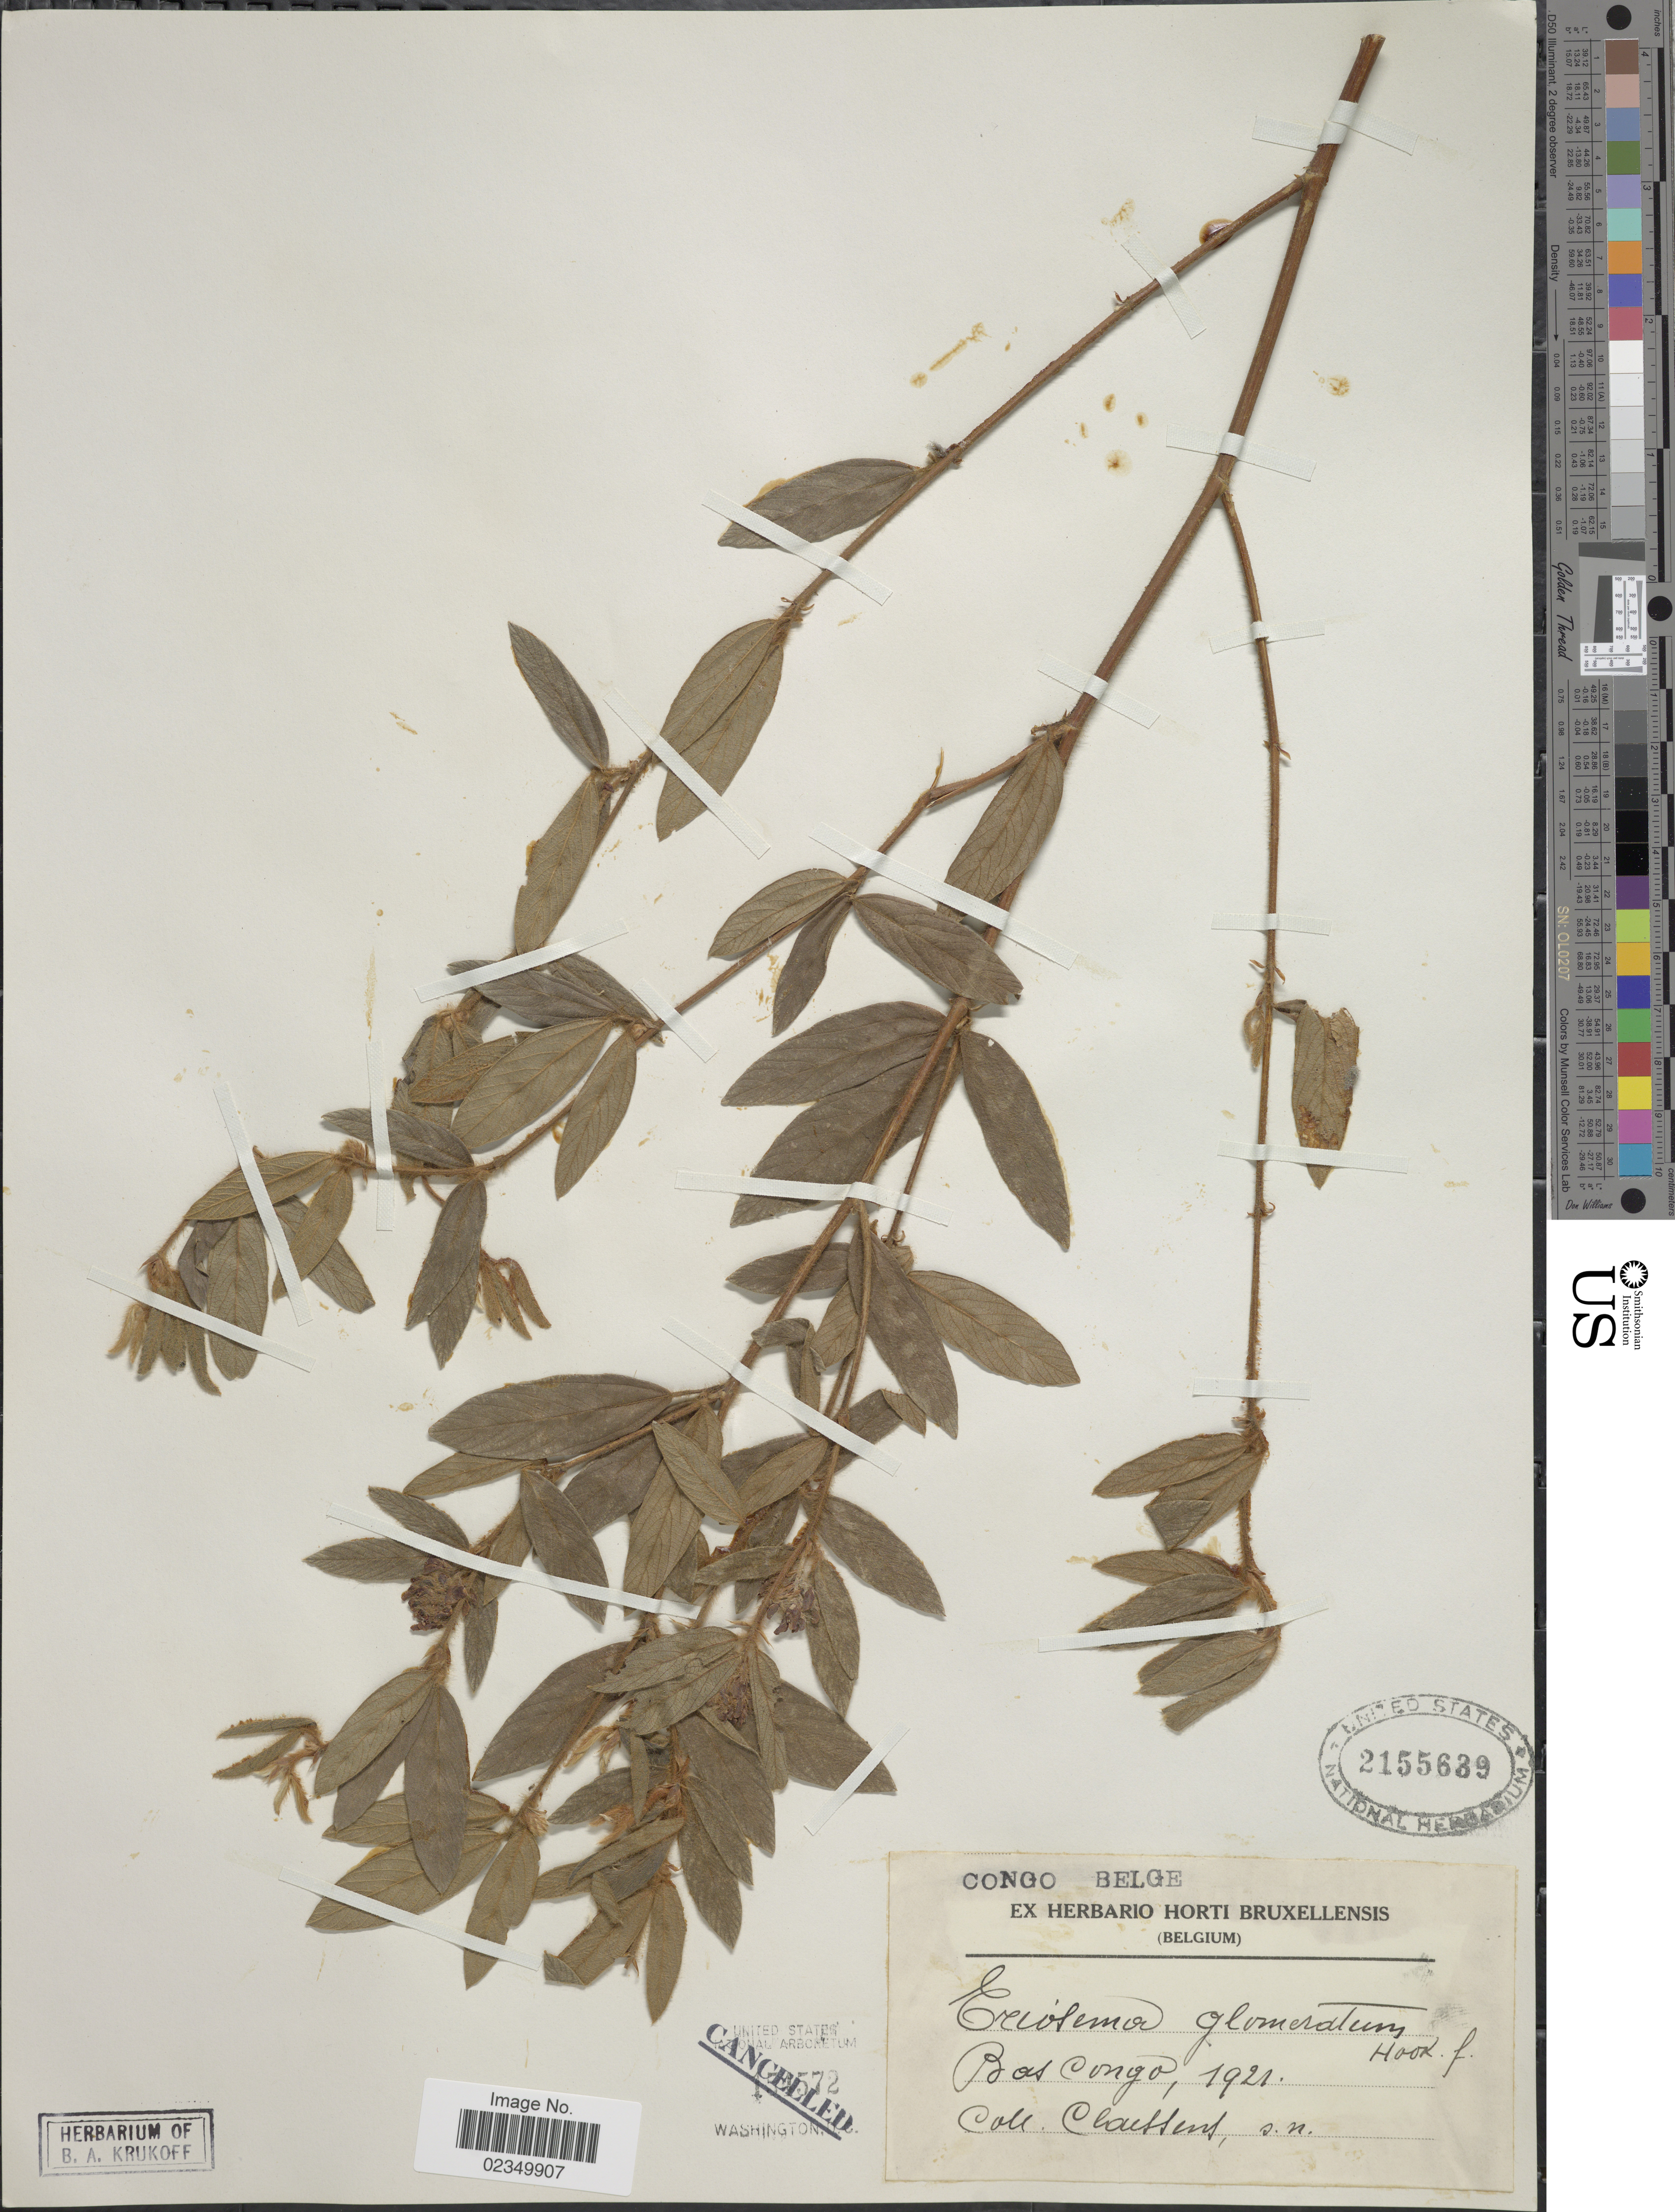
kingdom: Plantae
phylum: Tracheophyta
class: Magnoliopsida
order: Fabales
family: Fabaceae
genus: Eriosema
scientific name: Eriosema glomeratum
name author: (Guill. & Perr.) Hook. f.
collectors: -. Claussen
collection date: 1921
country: Congo, Democratic Republic of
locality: Congo Belge, Bas Congo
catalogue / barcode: US 2155639